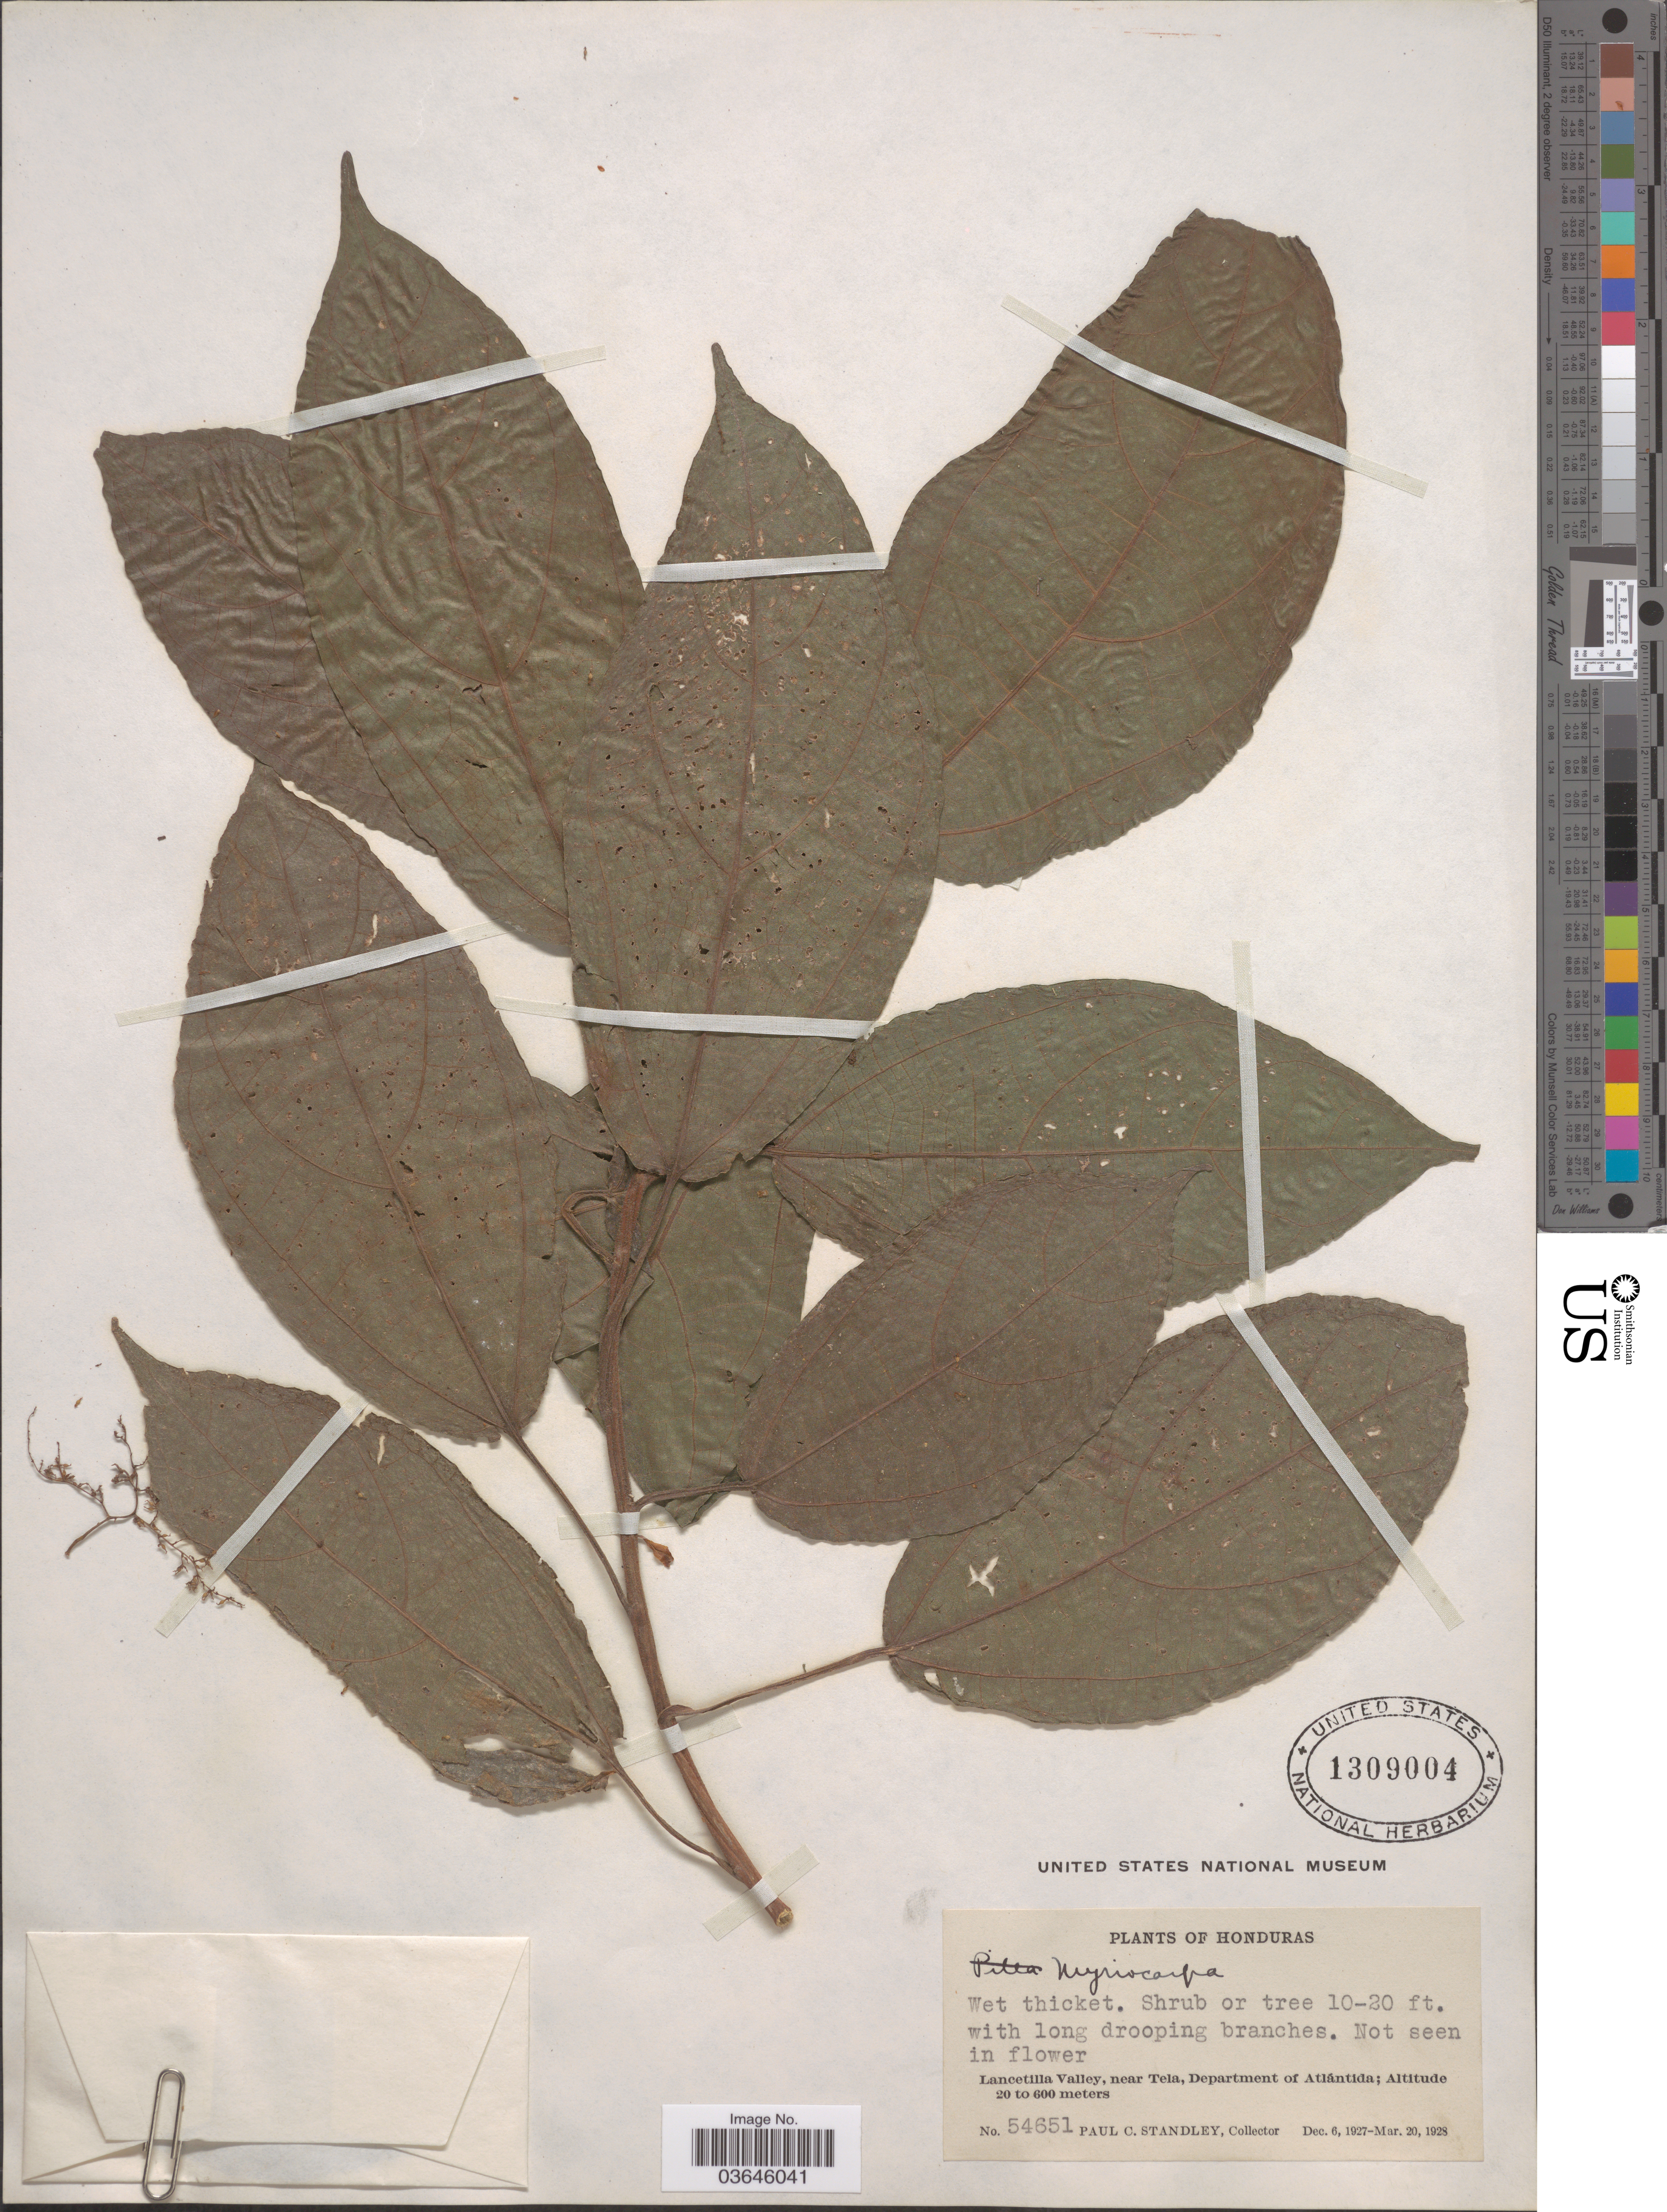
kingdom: Plantae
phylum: Tracheophyta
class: Magnoliopsida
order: Rosales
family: Urticaceae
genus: Myriocarpa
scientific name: Myriocarpa obovata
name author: Donn. Sm.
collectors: P. C. Standley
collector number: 54651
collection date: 1927-12-06/1928-03-20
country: Honduras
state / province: Atlantida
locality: Lancetilla Valley, near Tela, Department of Atlántida.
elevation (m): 20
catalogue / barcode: US 1309004